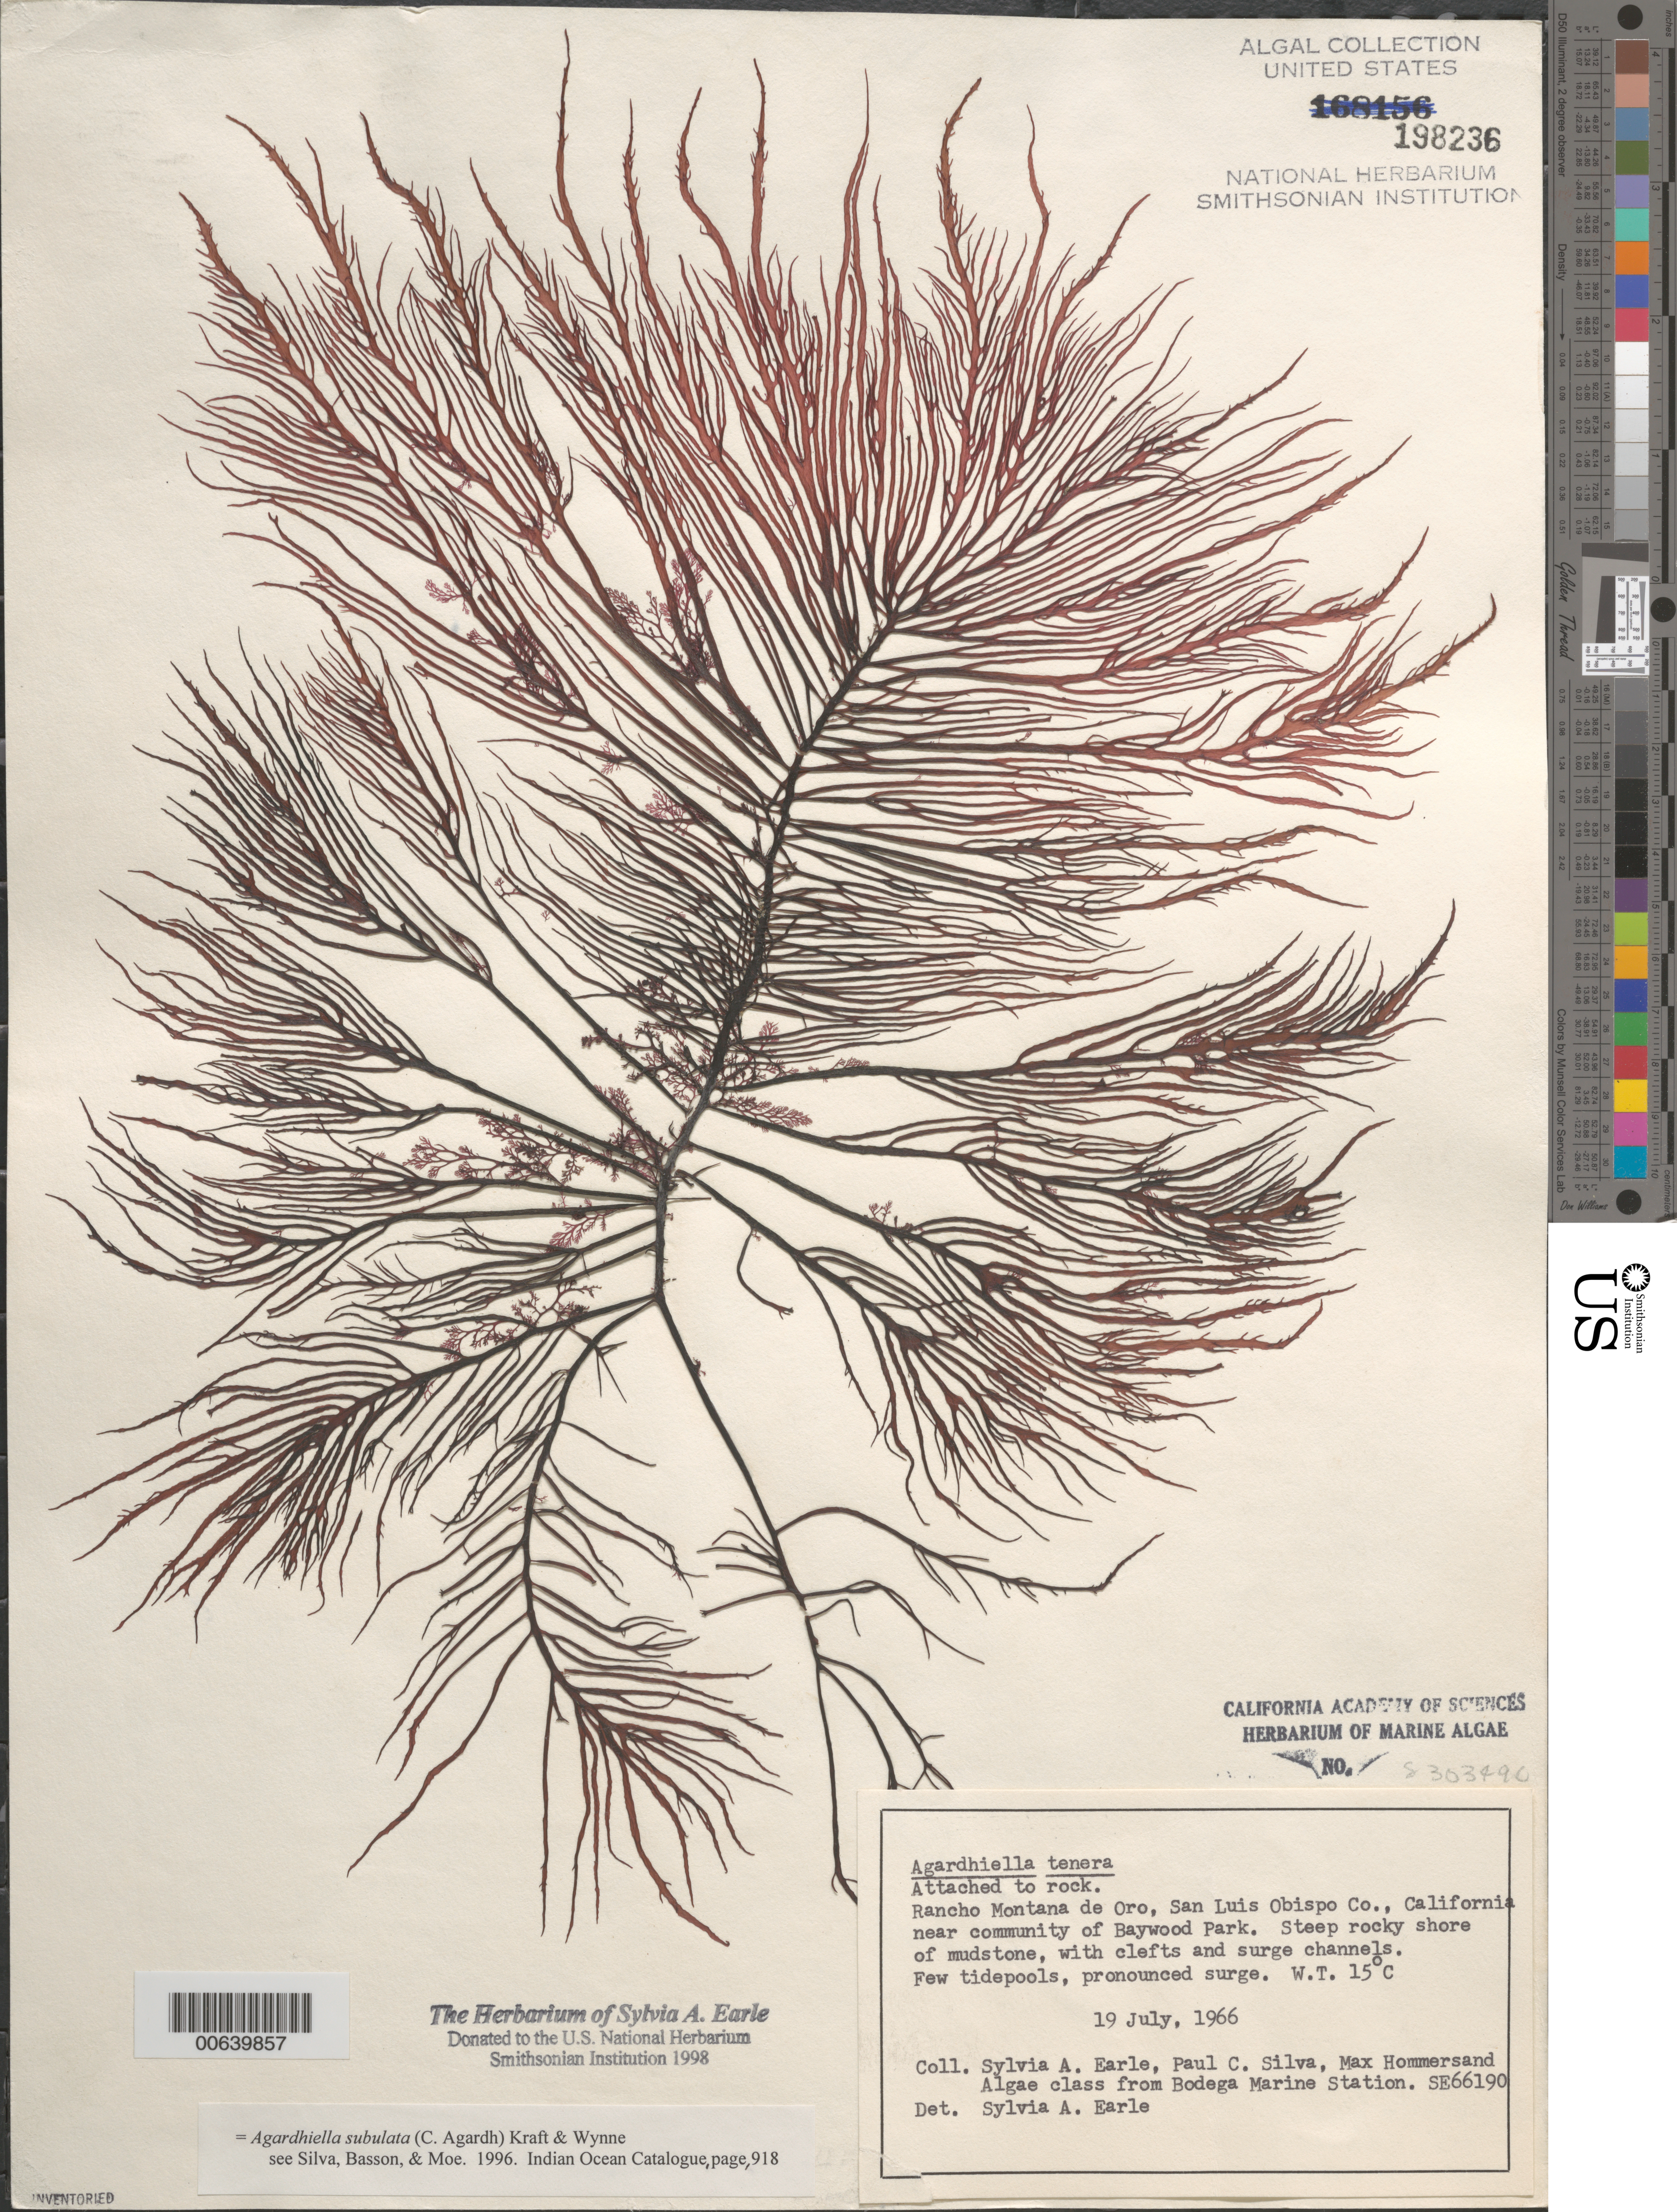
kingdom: Plantae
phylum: Rhodophyta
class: Florideophyceae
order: Gigartinales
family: Solieriaceae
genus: Agardhiella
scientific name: Agardhiella subulata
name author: (C. Agardh) G.T.Kraft & M.J. Wynne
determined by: Earle, S. A.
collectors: S. A. Earle, P. C. Silva, M. H. Hommersand & Bodega Algae Class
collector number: SE 66190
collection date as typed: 19 Jul 1966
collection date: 1966-07-19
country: United States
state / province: California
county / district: San Luis Obispo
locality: Rancho Montana de Oro, near Baywood Park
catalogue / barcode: US 198236